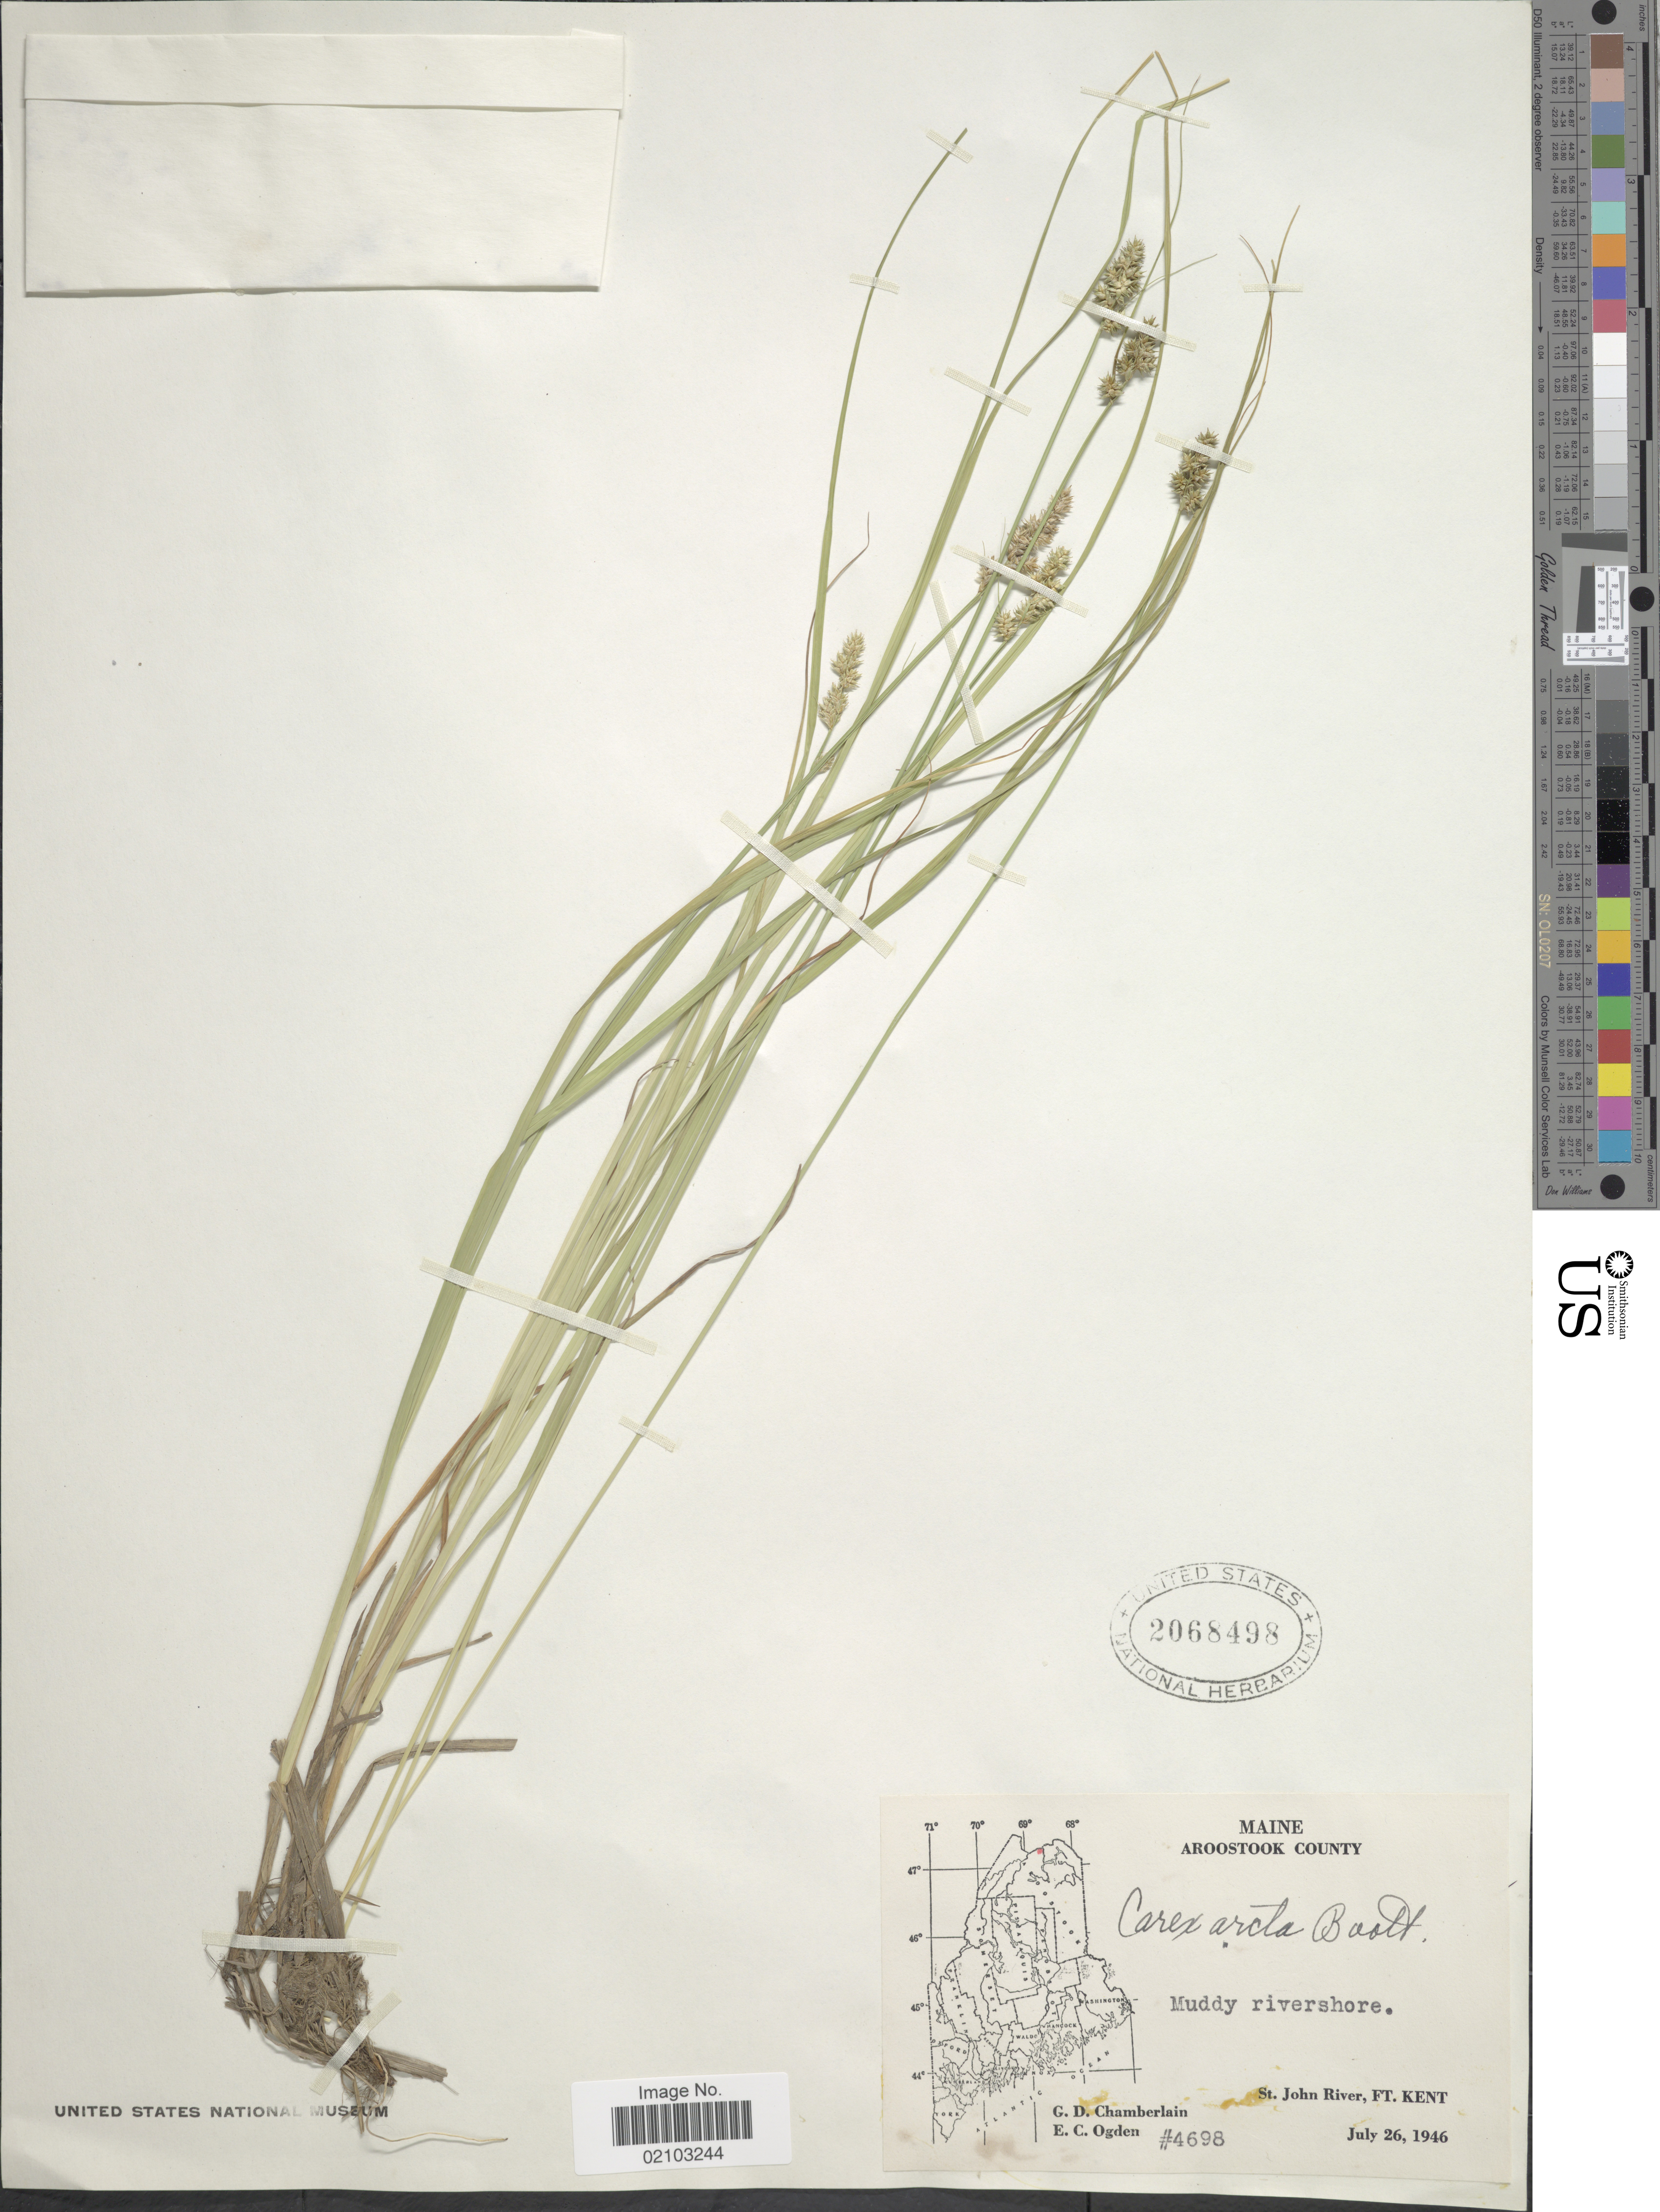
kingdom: Plantae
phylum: Tracheophyta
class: Liliopsida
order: Poales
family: Cyperaceae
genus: Carex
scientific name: Carex arcta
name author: Boott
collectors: G. D. Chamberlain & E. Ogden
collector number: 4698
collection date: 1946-07-26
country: United States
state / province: Maine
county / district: Aroostook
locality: Muddy rivershore. St. john River, Ft. Kent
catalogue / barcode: US 2068498